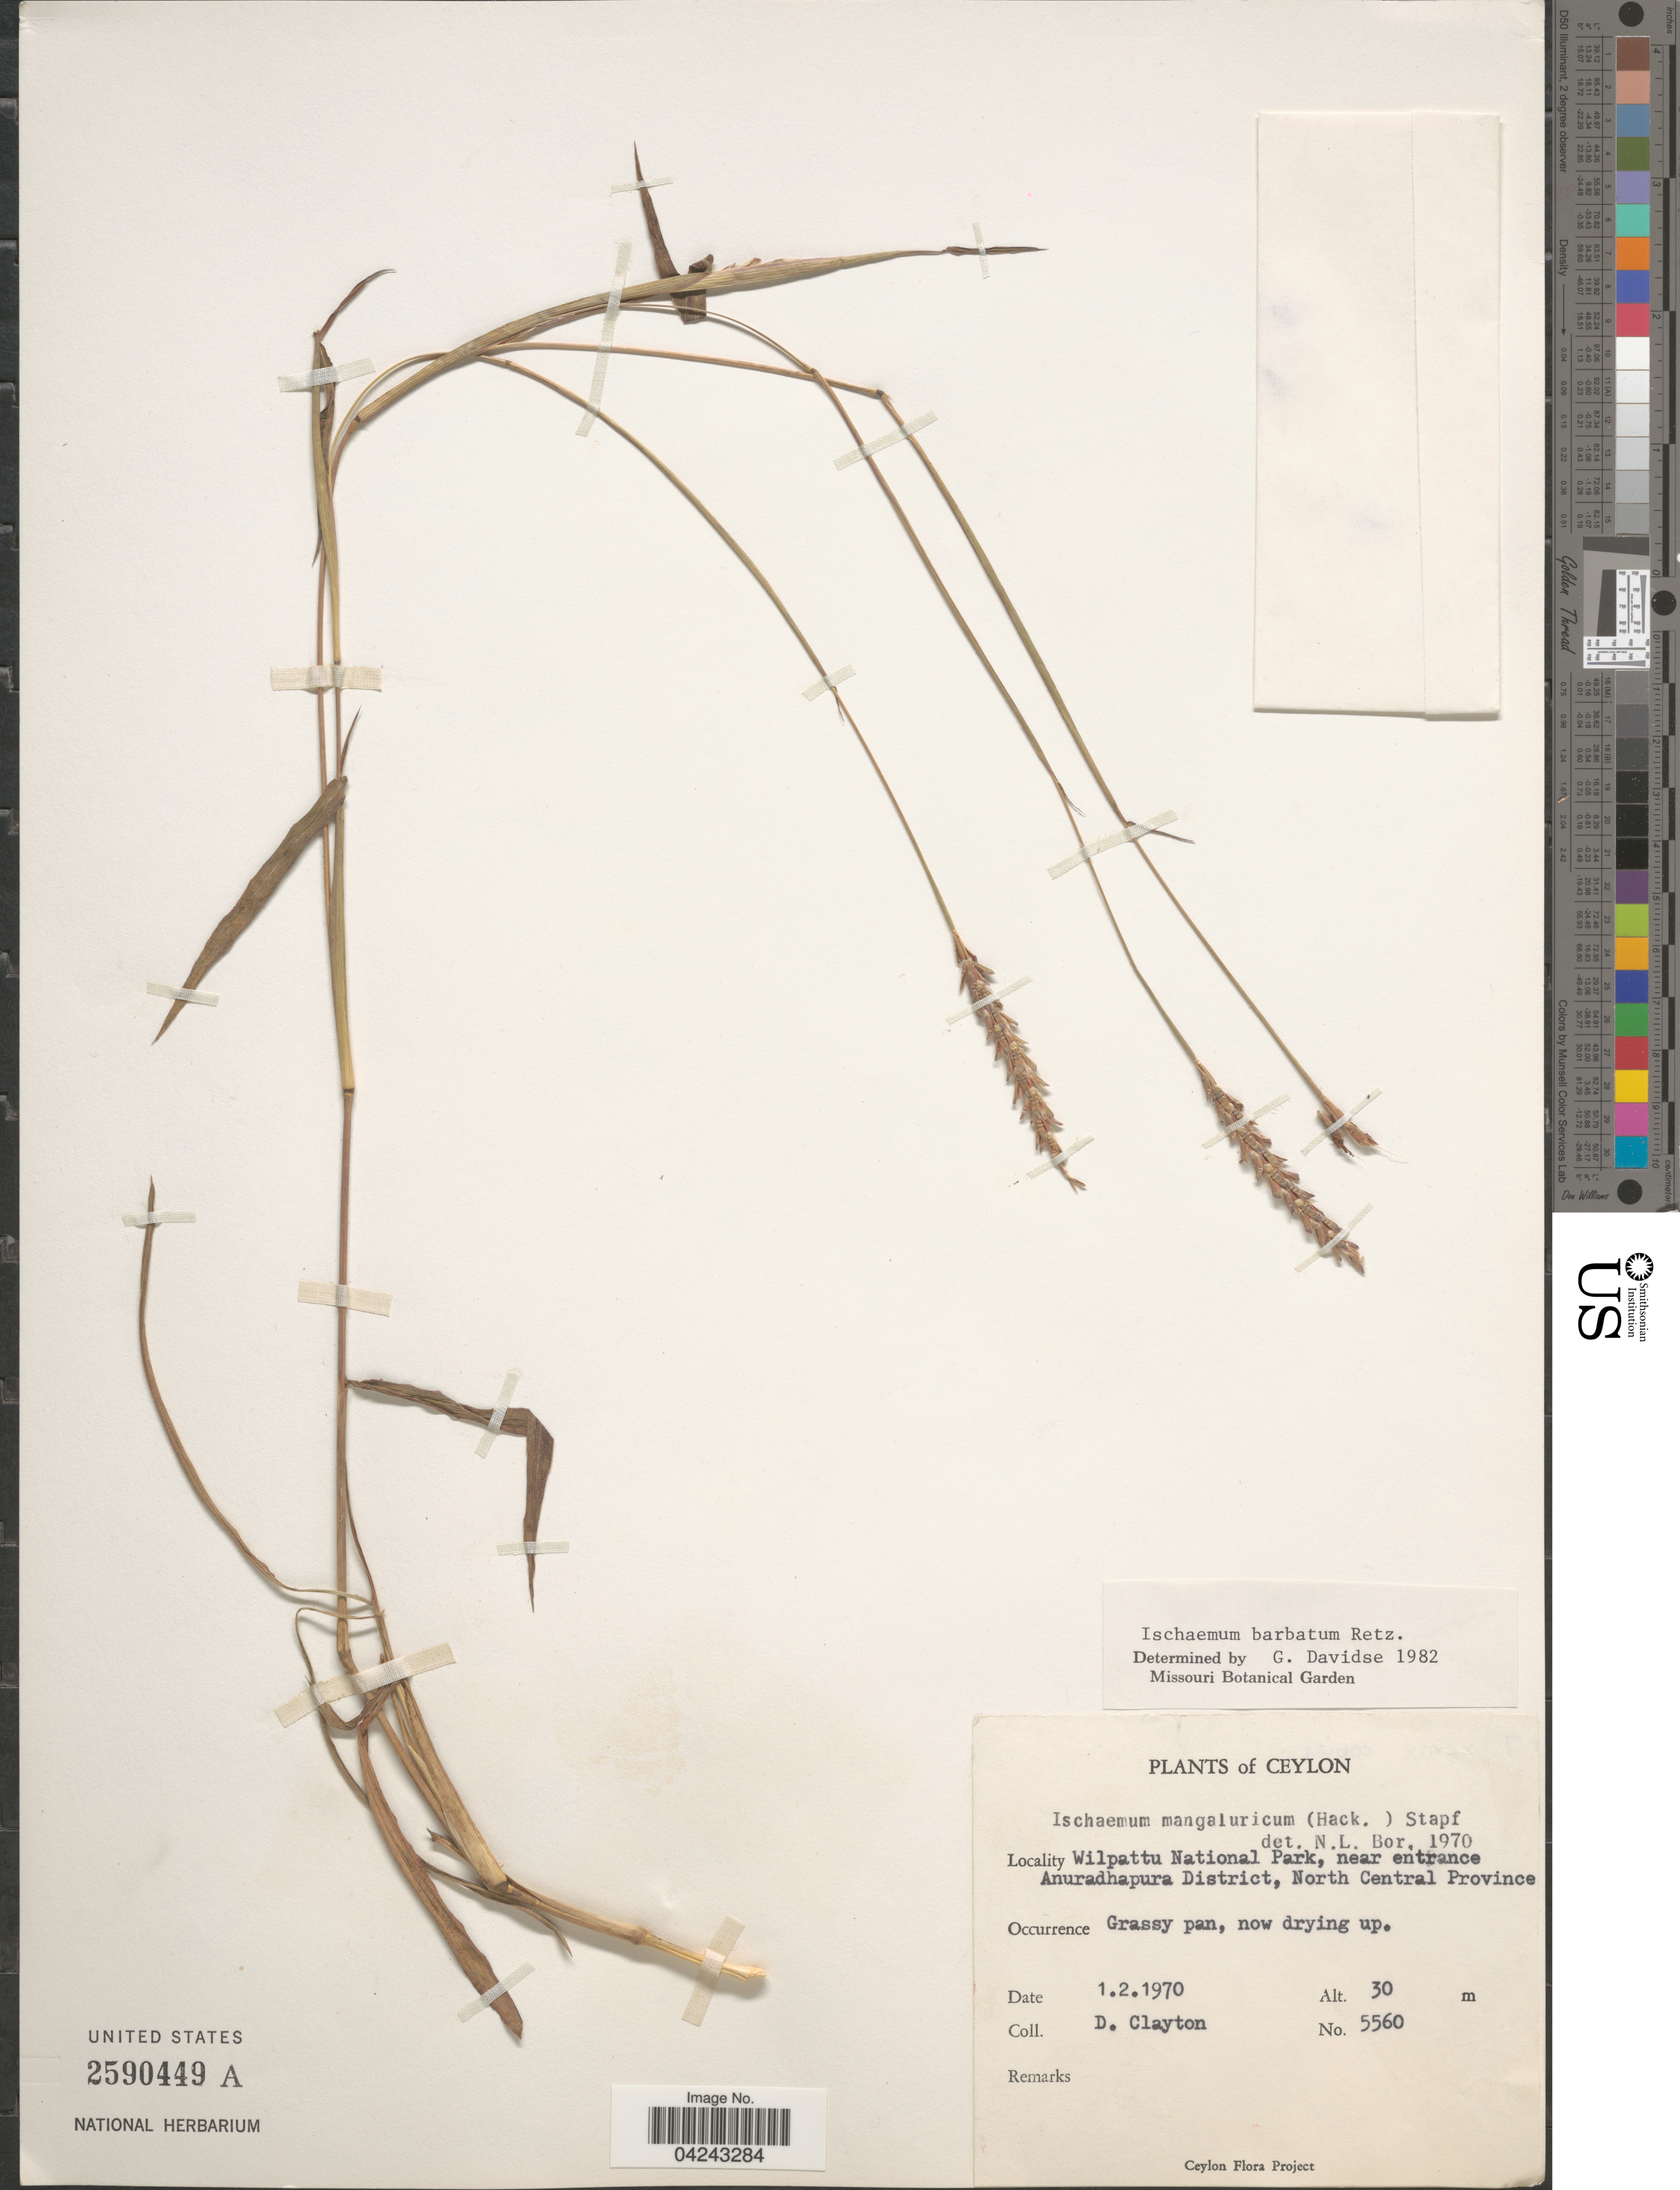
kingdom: Plantae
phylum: Tracheophyta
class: Liliopsida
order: Poales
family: Poaceae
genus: Ischaemum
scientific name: Ischaemum barbatum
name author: Blume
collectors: D. Clayton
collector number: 5560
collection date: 1970-02-01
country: Sri Lanka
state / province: North Central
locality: Ceylon. Wilpattu National Park, near entrance Anuradhapura District.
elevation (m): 30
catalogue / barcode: US 2590449A